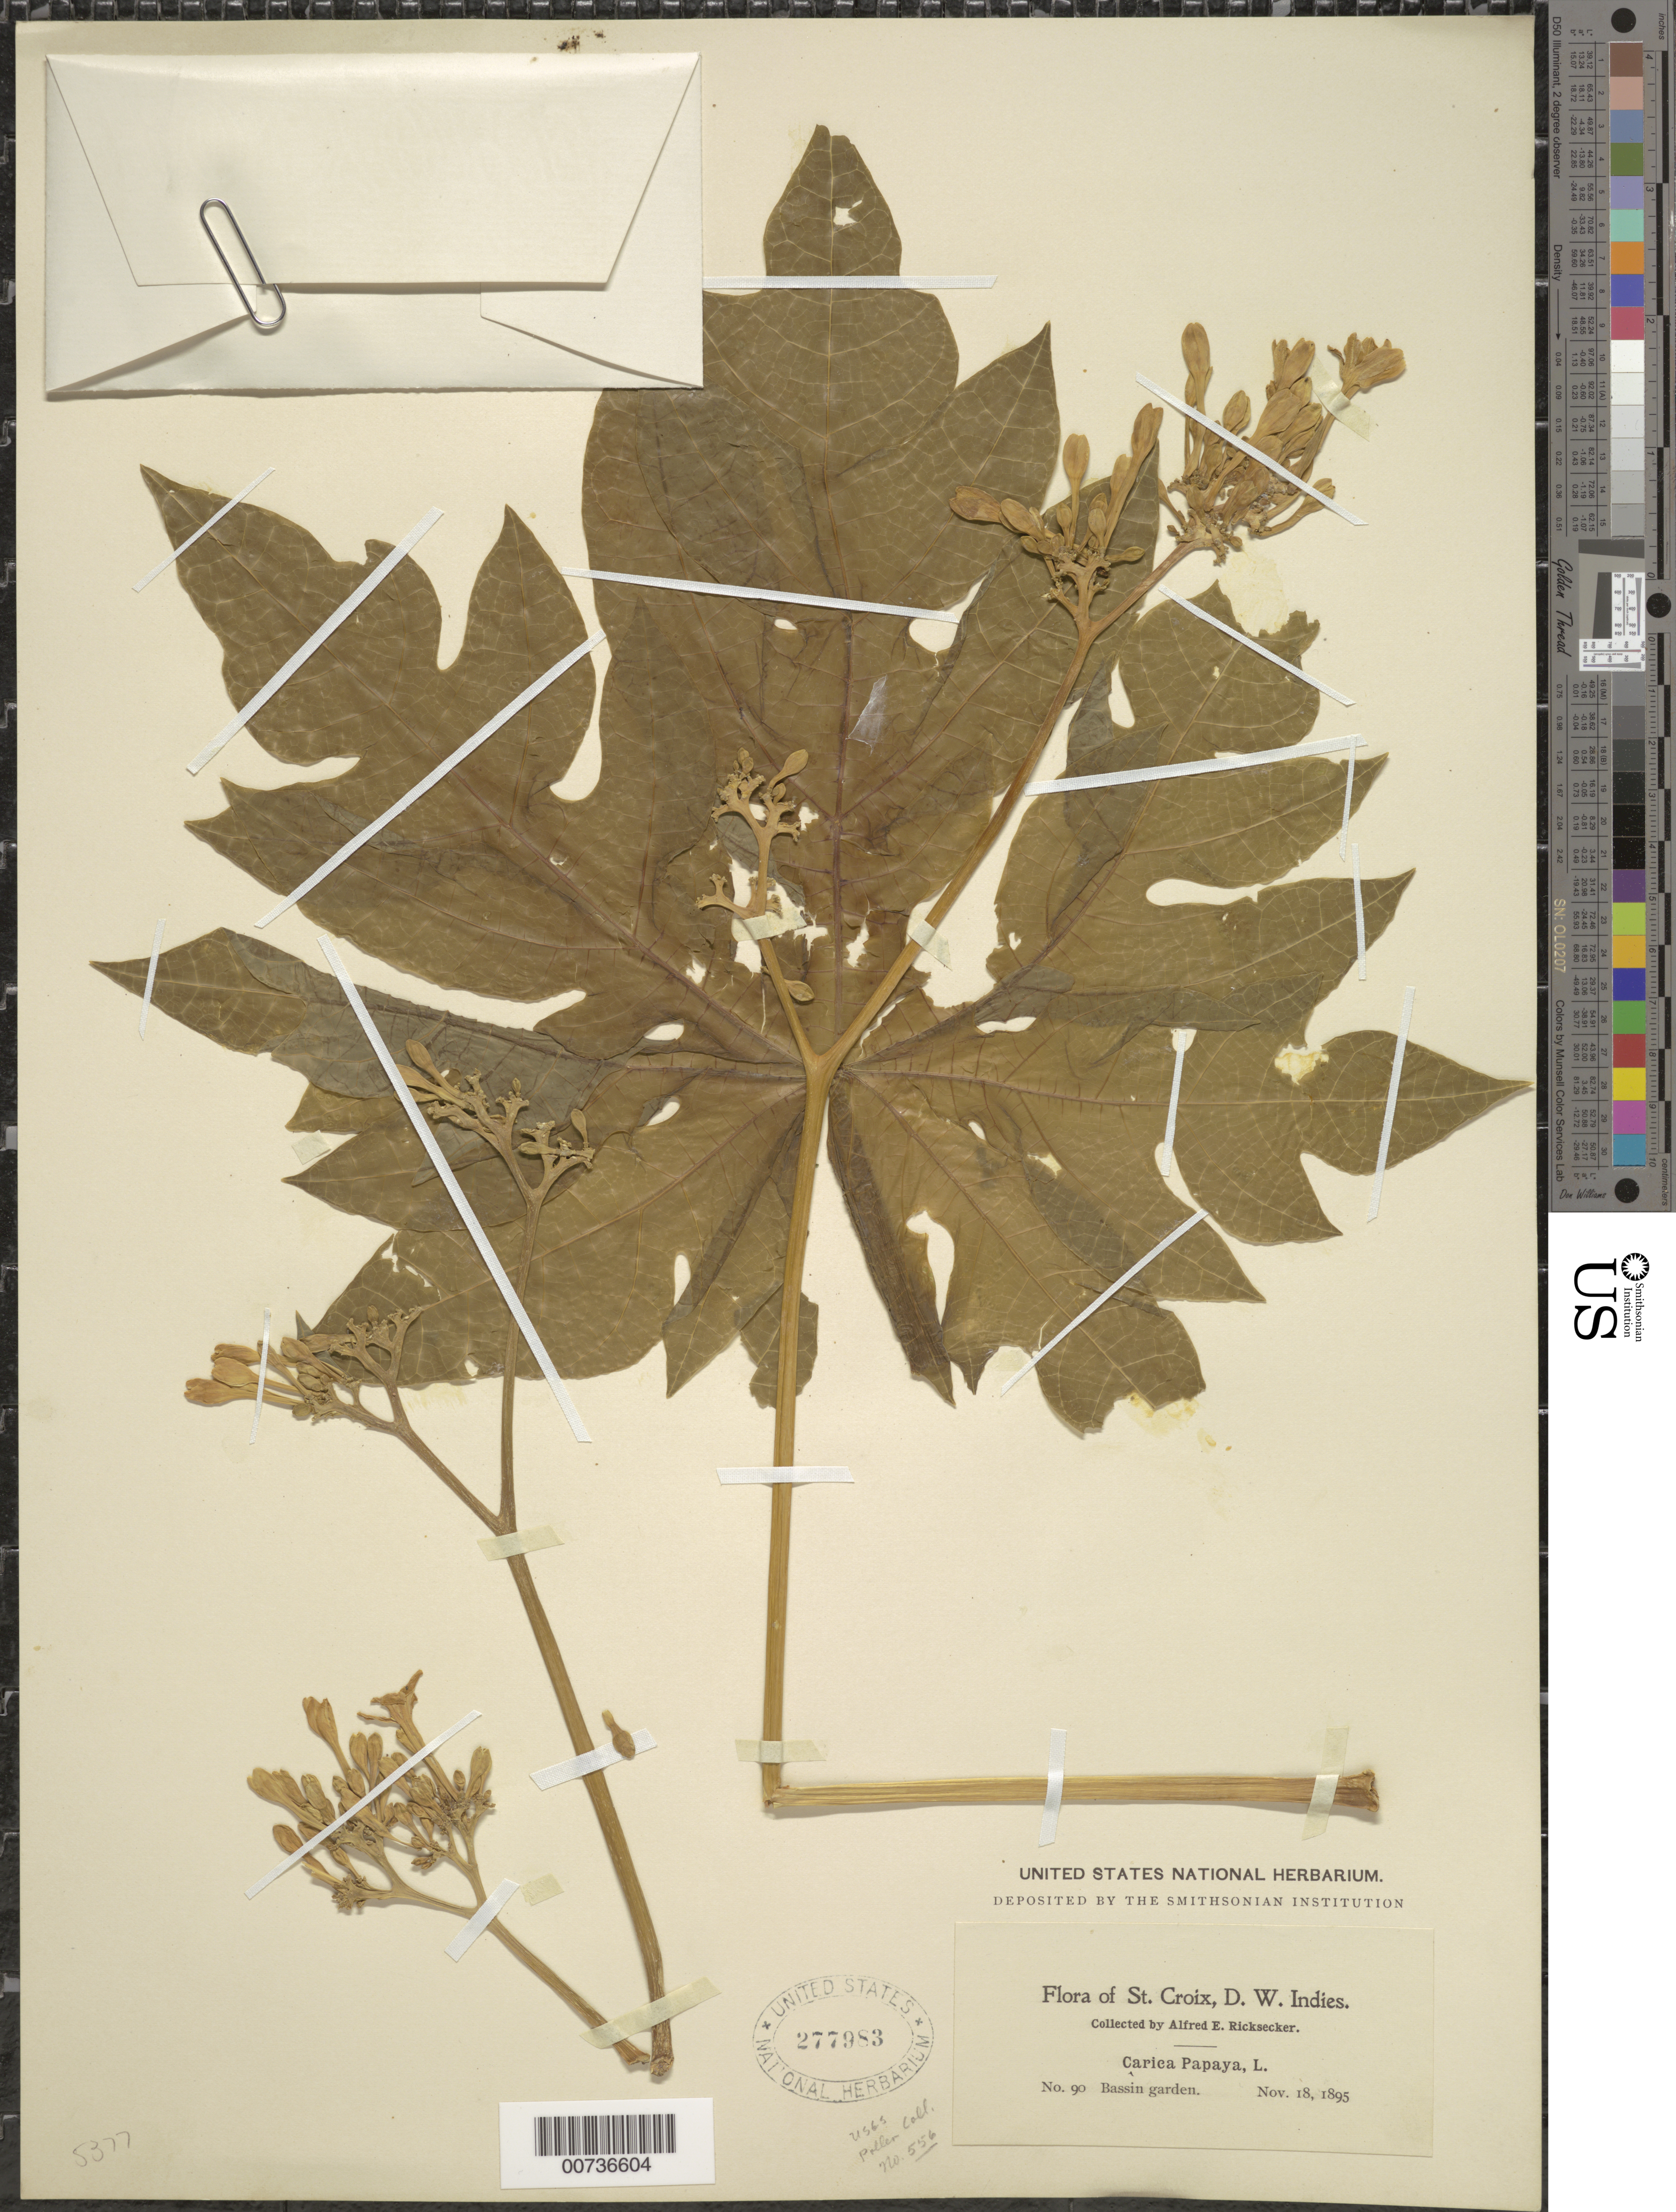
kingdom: Plantae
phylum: Tracheophyta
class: Magnoliopsida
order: Brassicales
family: Caricaceae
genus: Carica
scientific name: Carica papaya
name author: L.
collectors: A. E. Ricksecker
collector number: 90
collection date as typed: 18 Nov 1895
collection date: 1895-11-18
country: U.S. Virgin Islands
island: St. Croix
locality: Bassin garden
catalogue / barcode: US 277983